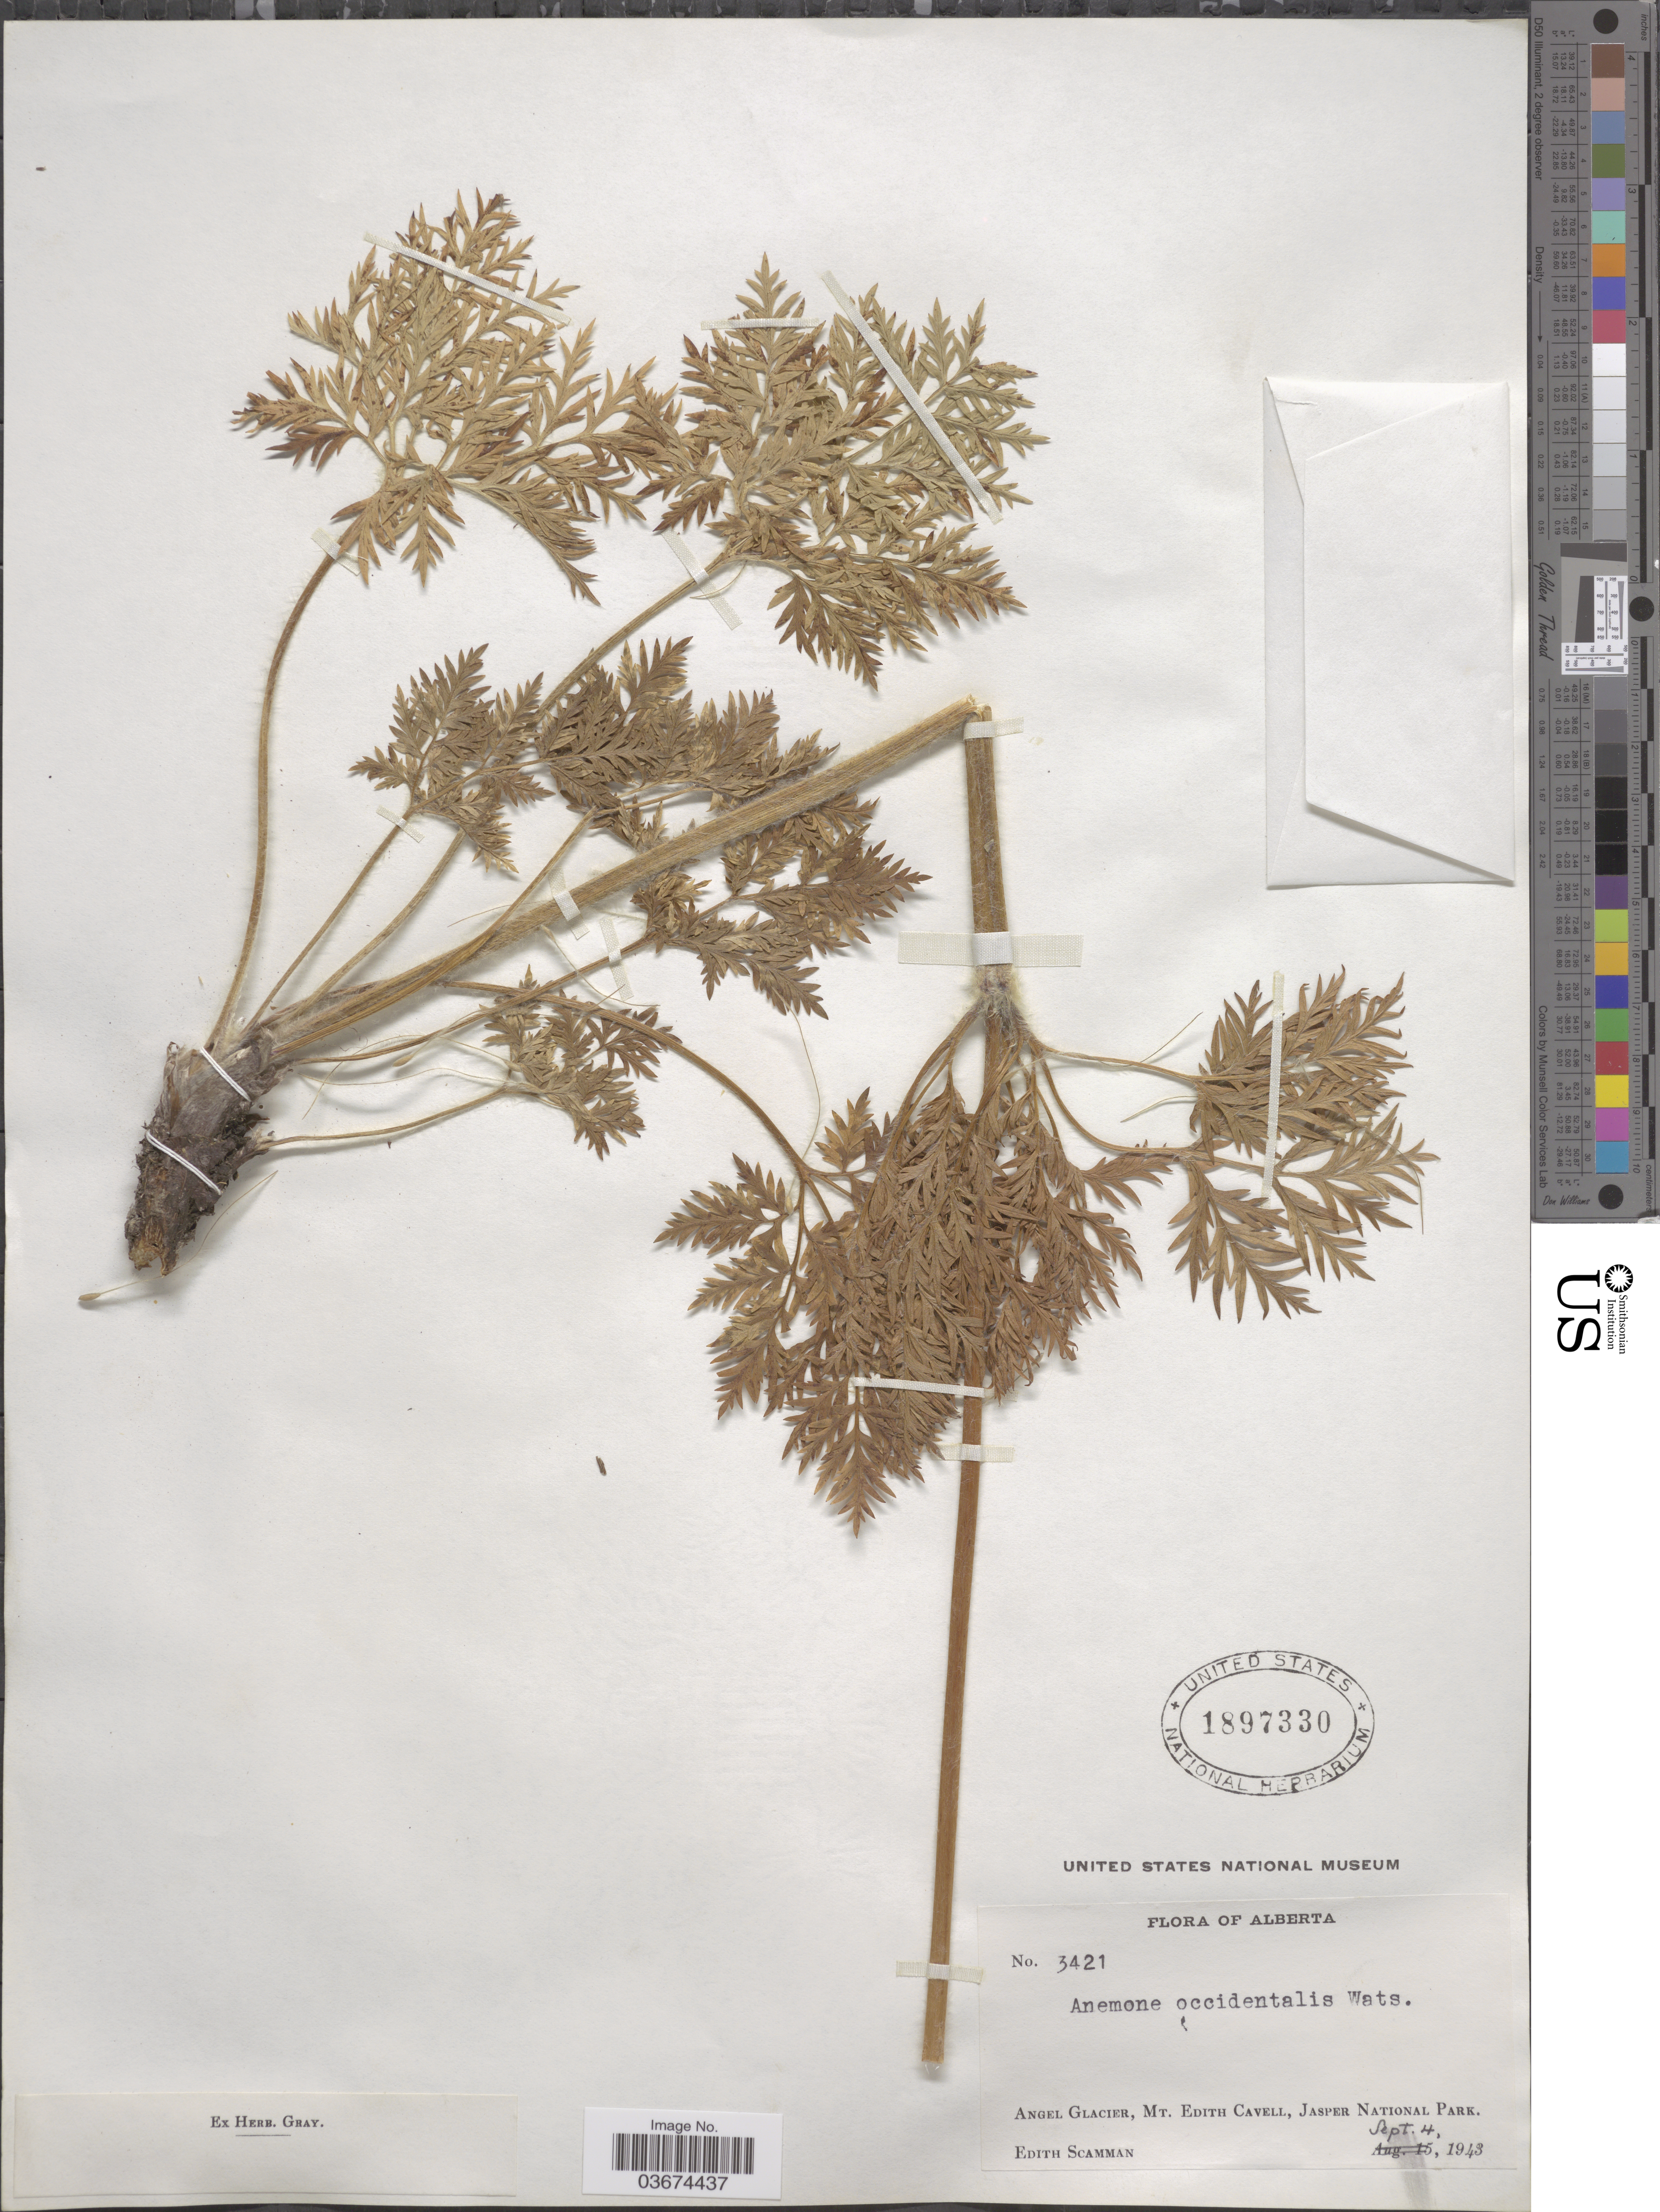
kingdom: Plantae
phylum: Tracheophyta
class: Magnoliopsida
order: Ranunculales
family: Ranunculaceae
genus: Pulsatilla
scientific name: Pulsatilla occidentalis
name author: (S. Watson) Freyn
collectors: E. Scamman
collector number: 3421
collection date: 1943-09-04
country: Canada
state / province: Alberta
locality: Angel Glacier, Mt. Edith Cavell, Jasper National Park.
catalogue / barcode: US 1897330